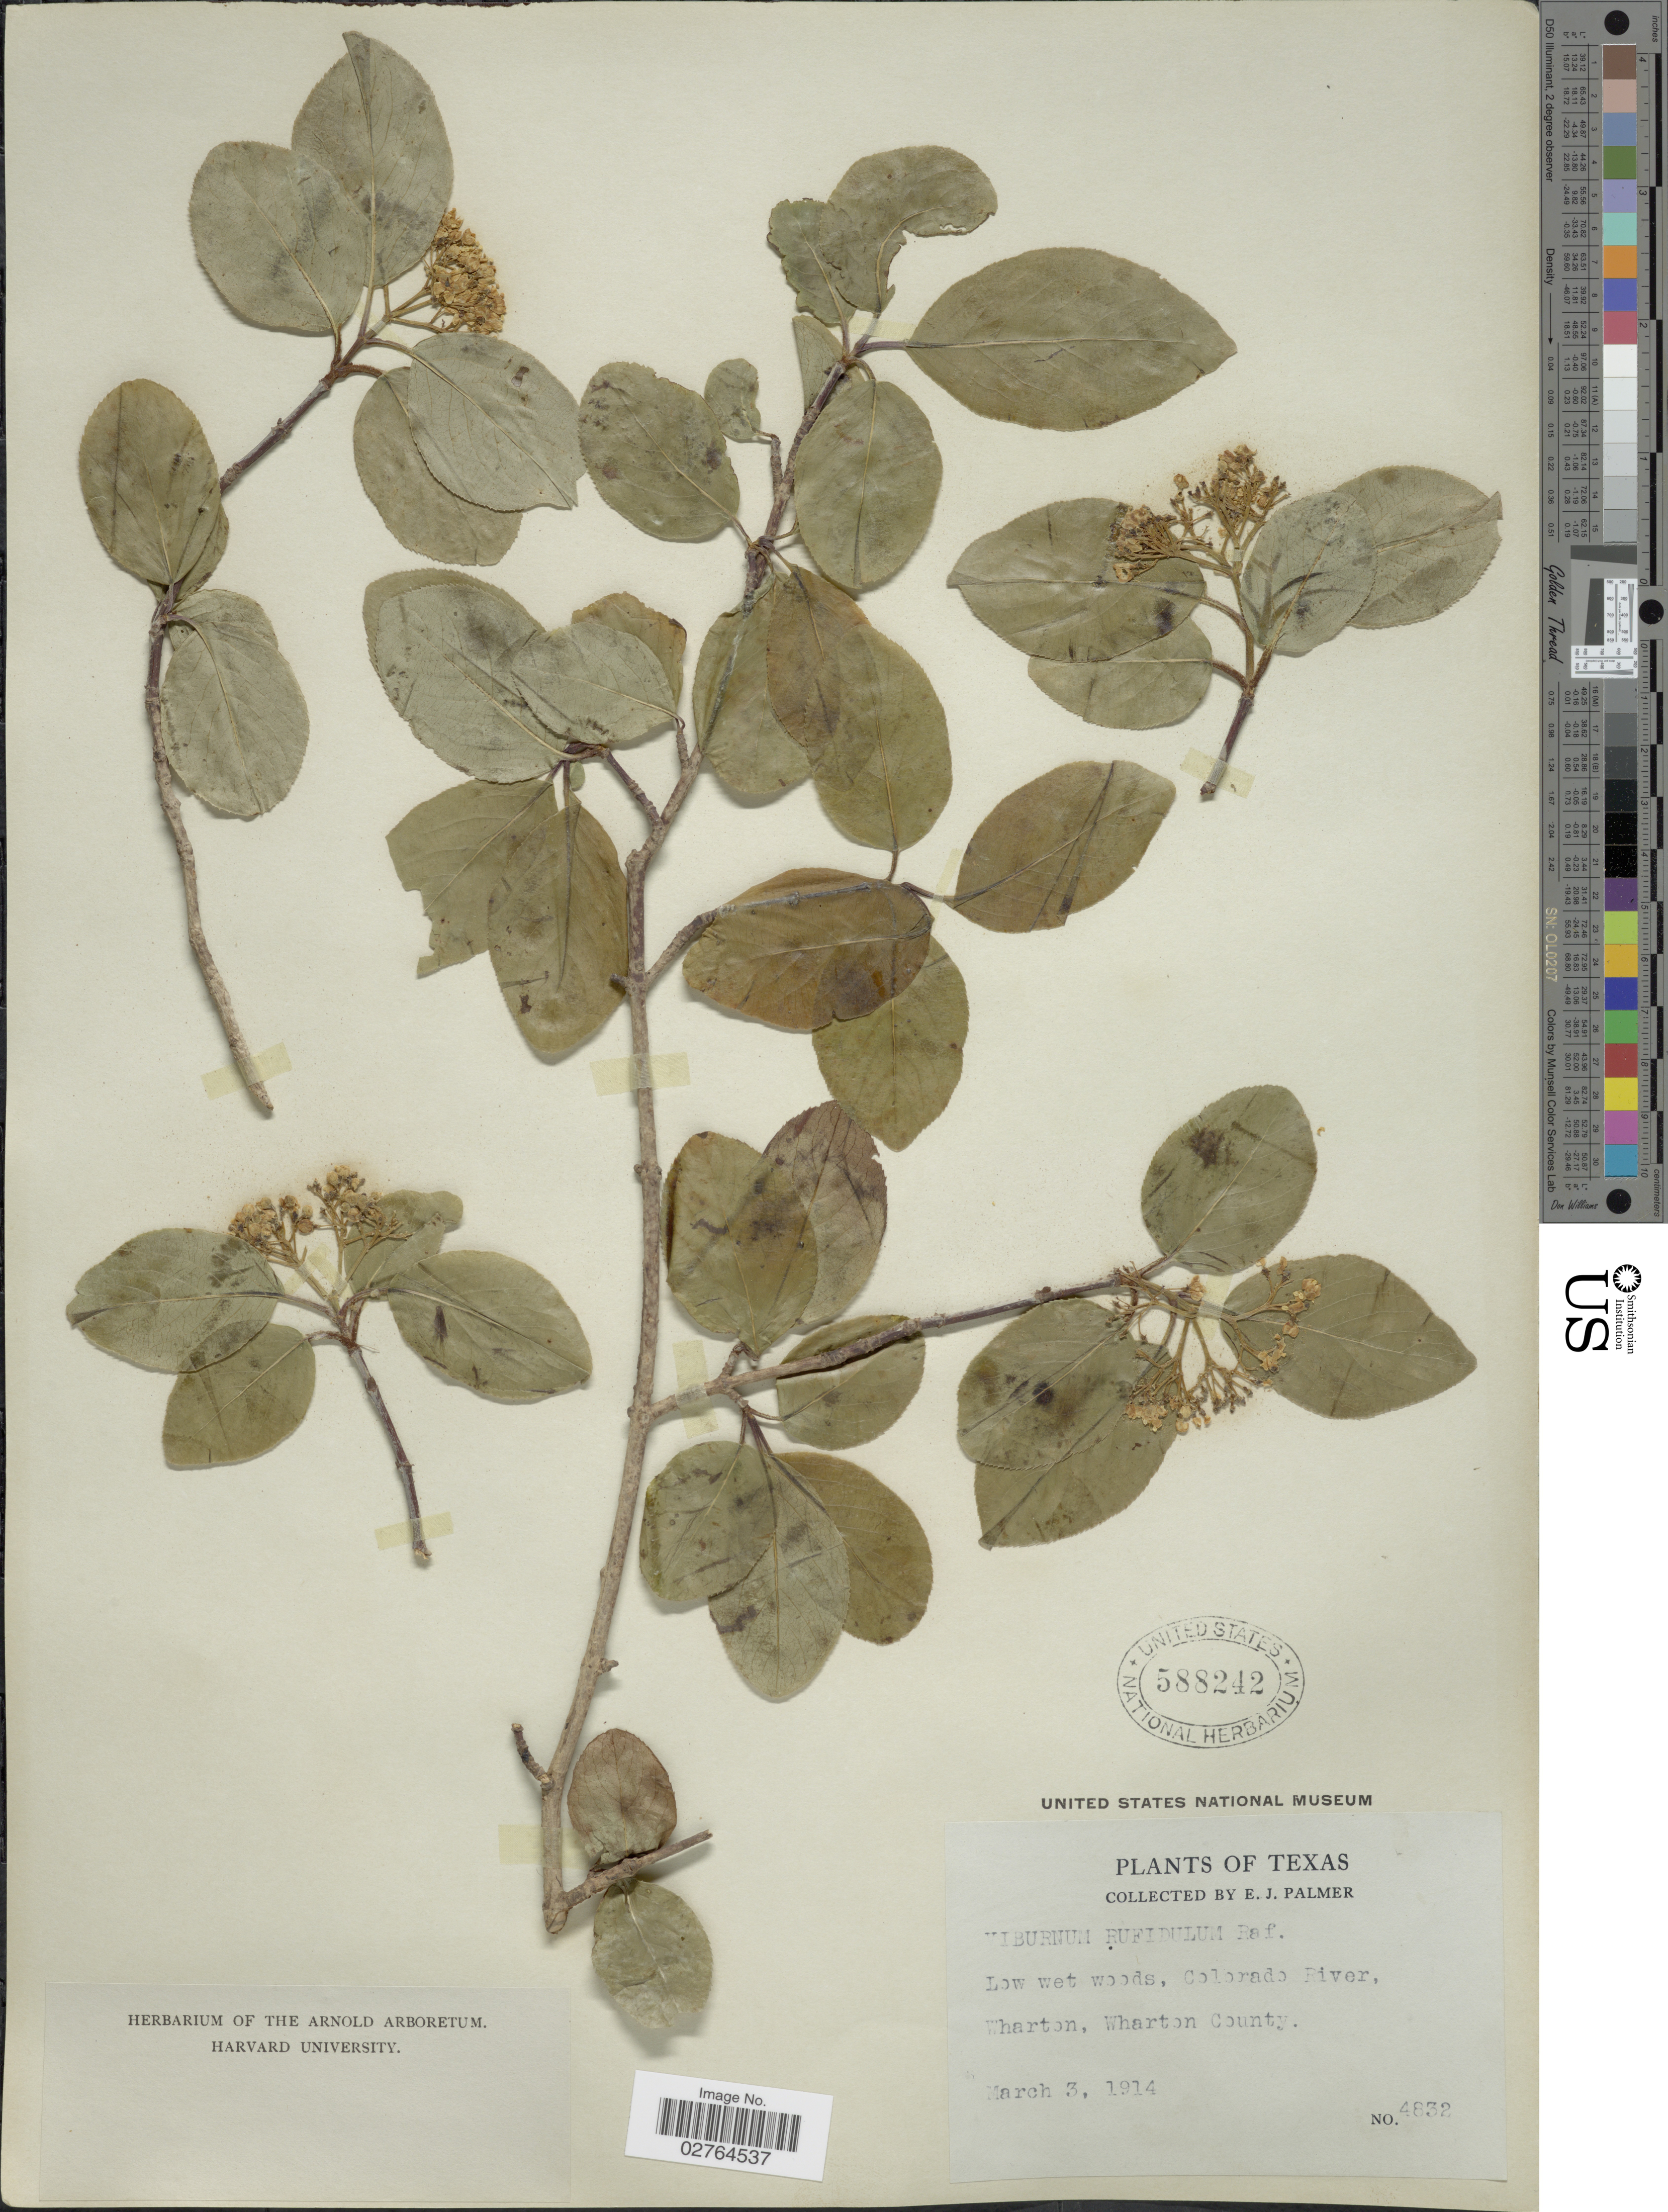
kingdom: Plantae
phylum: Tracheophyta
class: Magnoliopsida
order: Dipsacales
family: Viburnaceae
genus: Viburnum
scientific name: Viburnum rufidulum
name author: Raf.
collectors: E. J. Palmer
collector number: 4832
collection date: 1914-03-03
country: United States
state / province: Texas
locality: Colorado River, Wharton, Wharton County.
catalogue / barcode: US 588242